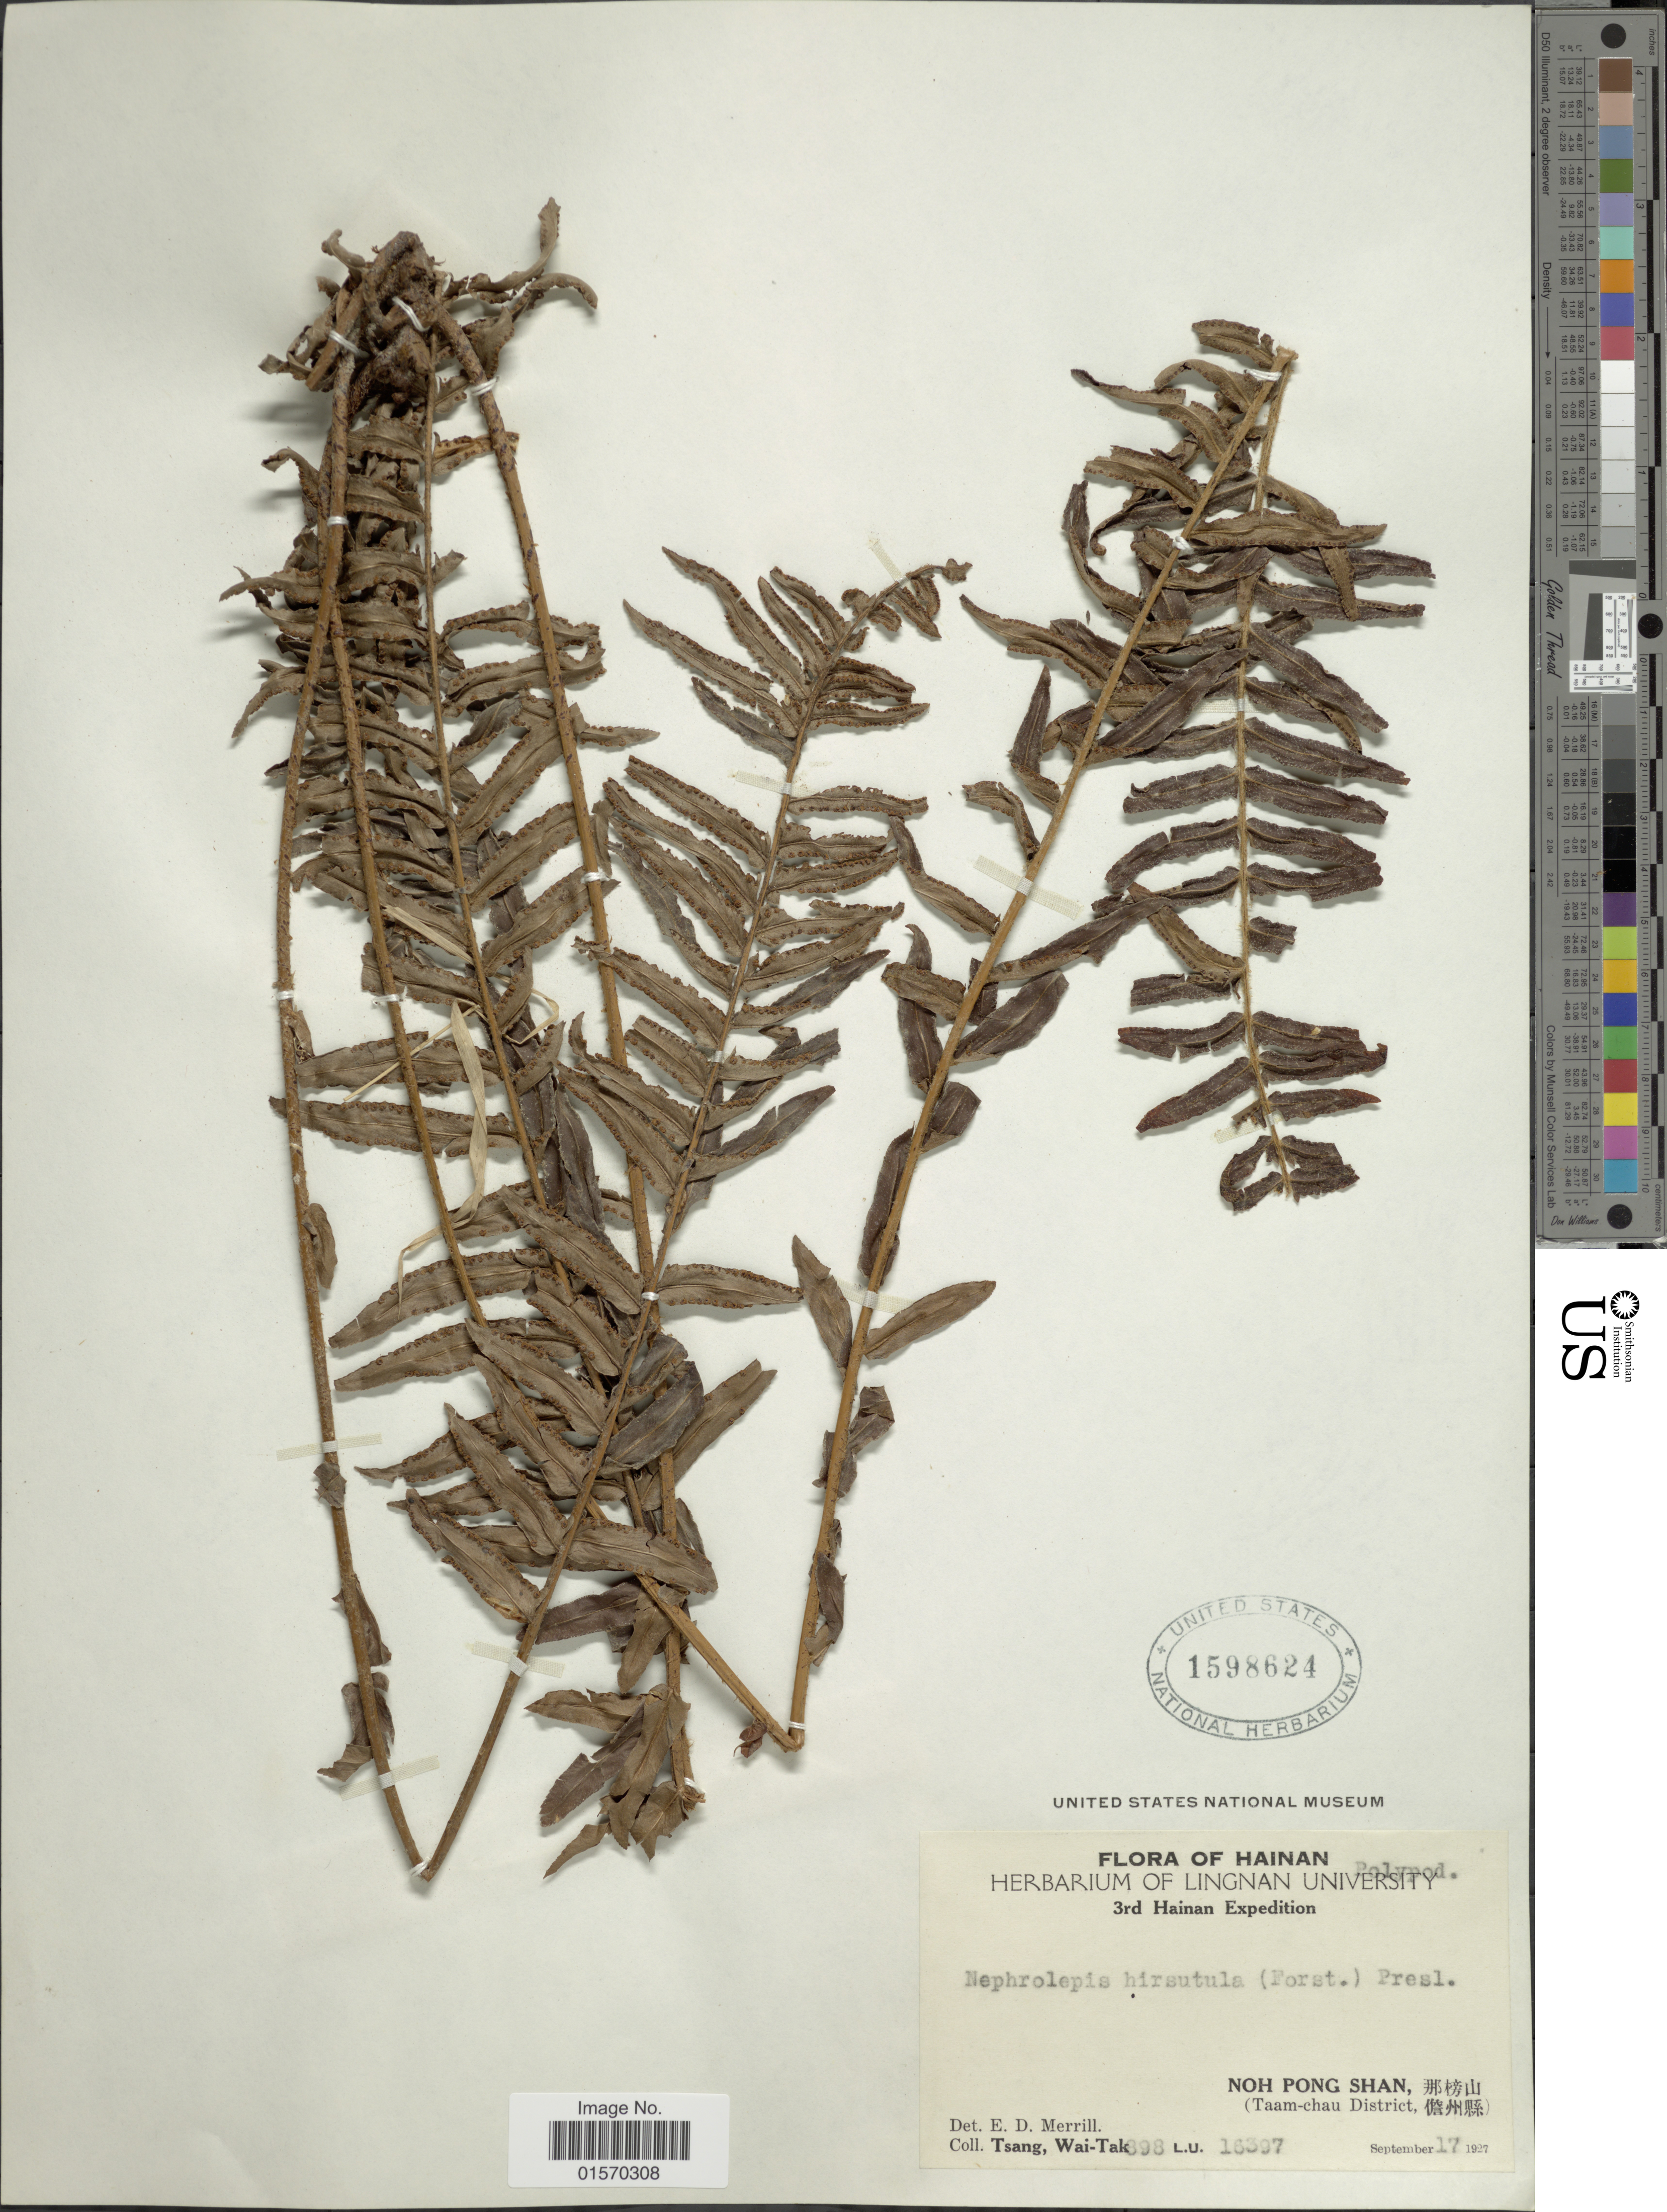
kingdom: Plantae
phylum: Tracheophyta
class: Polypodiopsida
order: Polypodiales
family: Nephrolepidaceae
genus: Nephrolepis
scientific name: Nephrolepis multiflora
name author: (Roxb.) F.M. Jarrett ex C.V. Morton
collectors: W. T. Tsang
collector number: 898L.U.16397*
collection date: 1927-09-17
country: China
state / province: Hainan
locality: Noh Pong Shan, (Taam-chau District)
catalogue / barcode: US 1598624